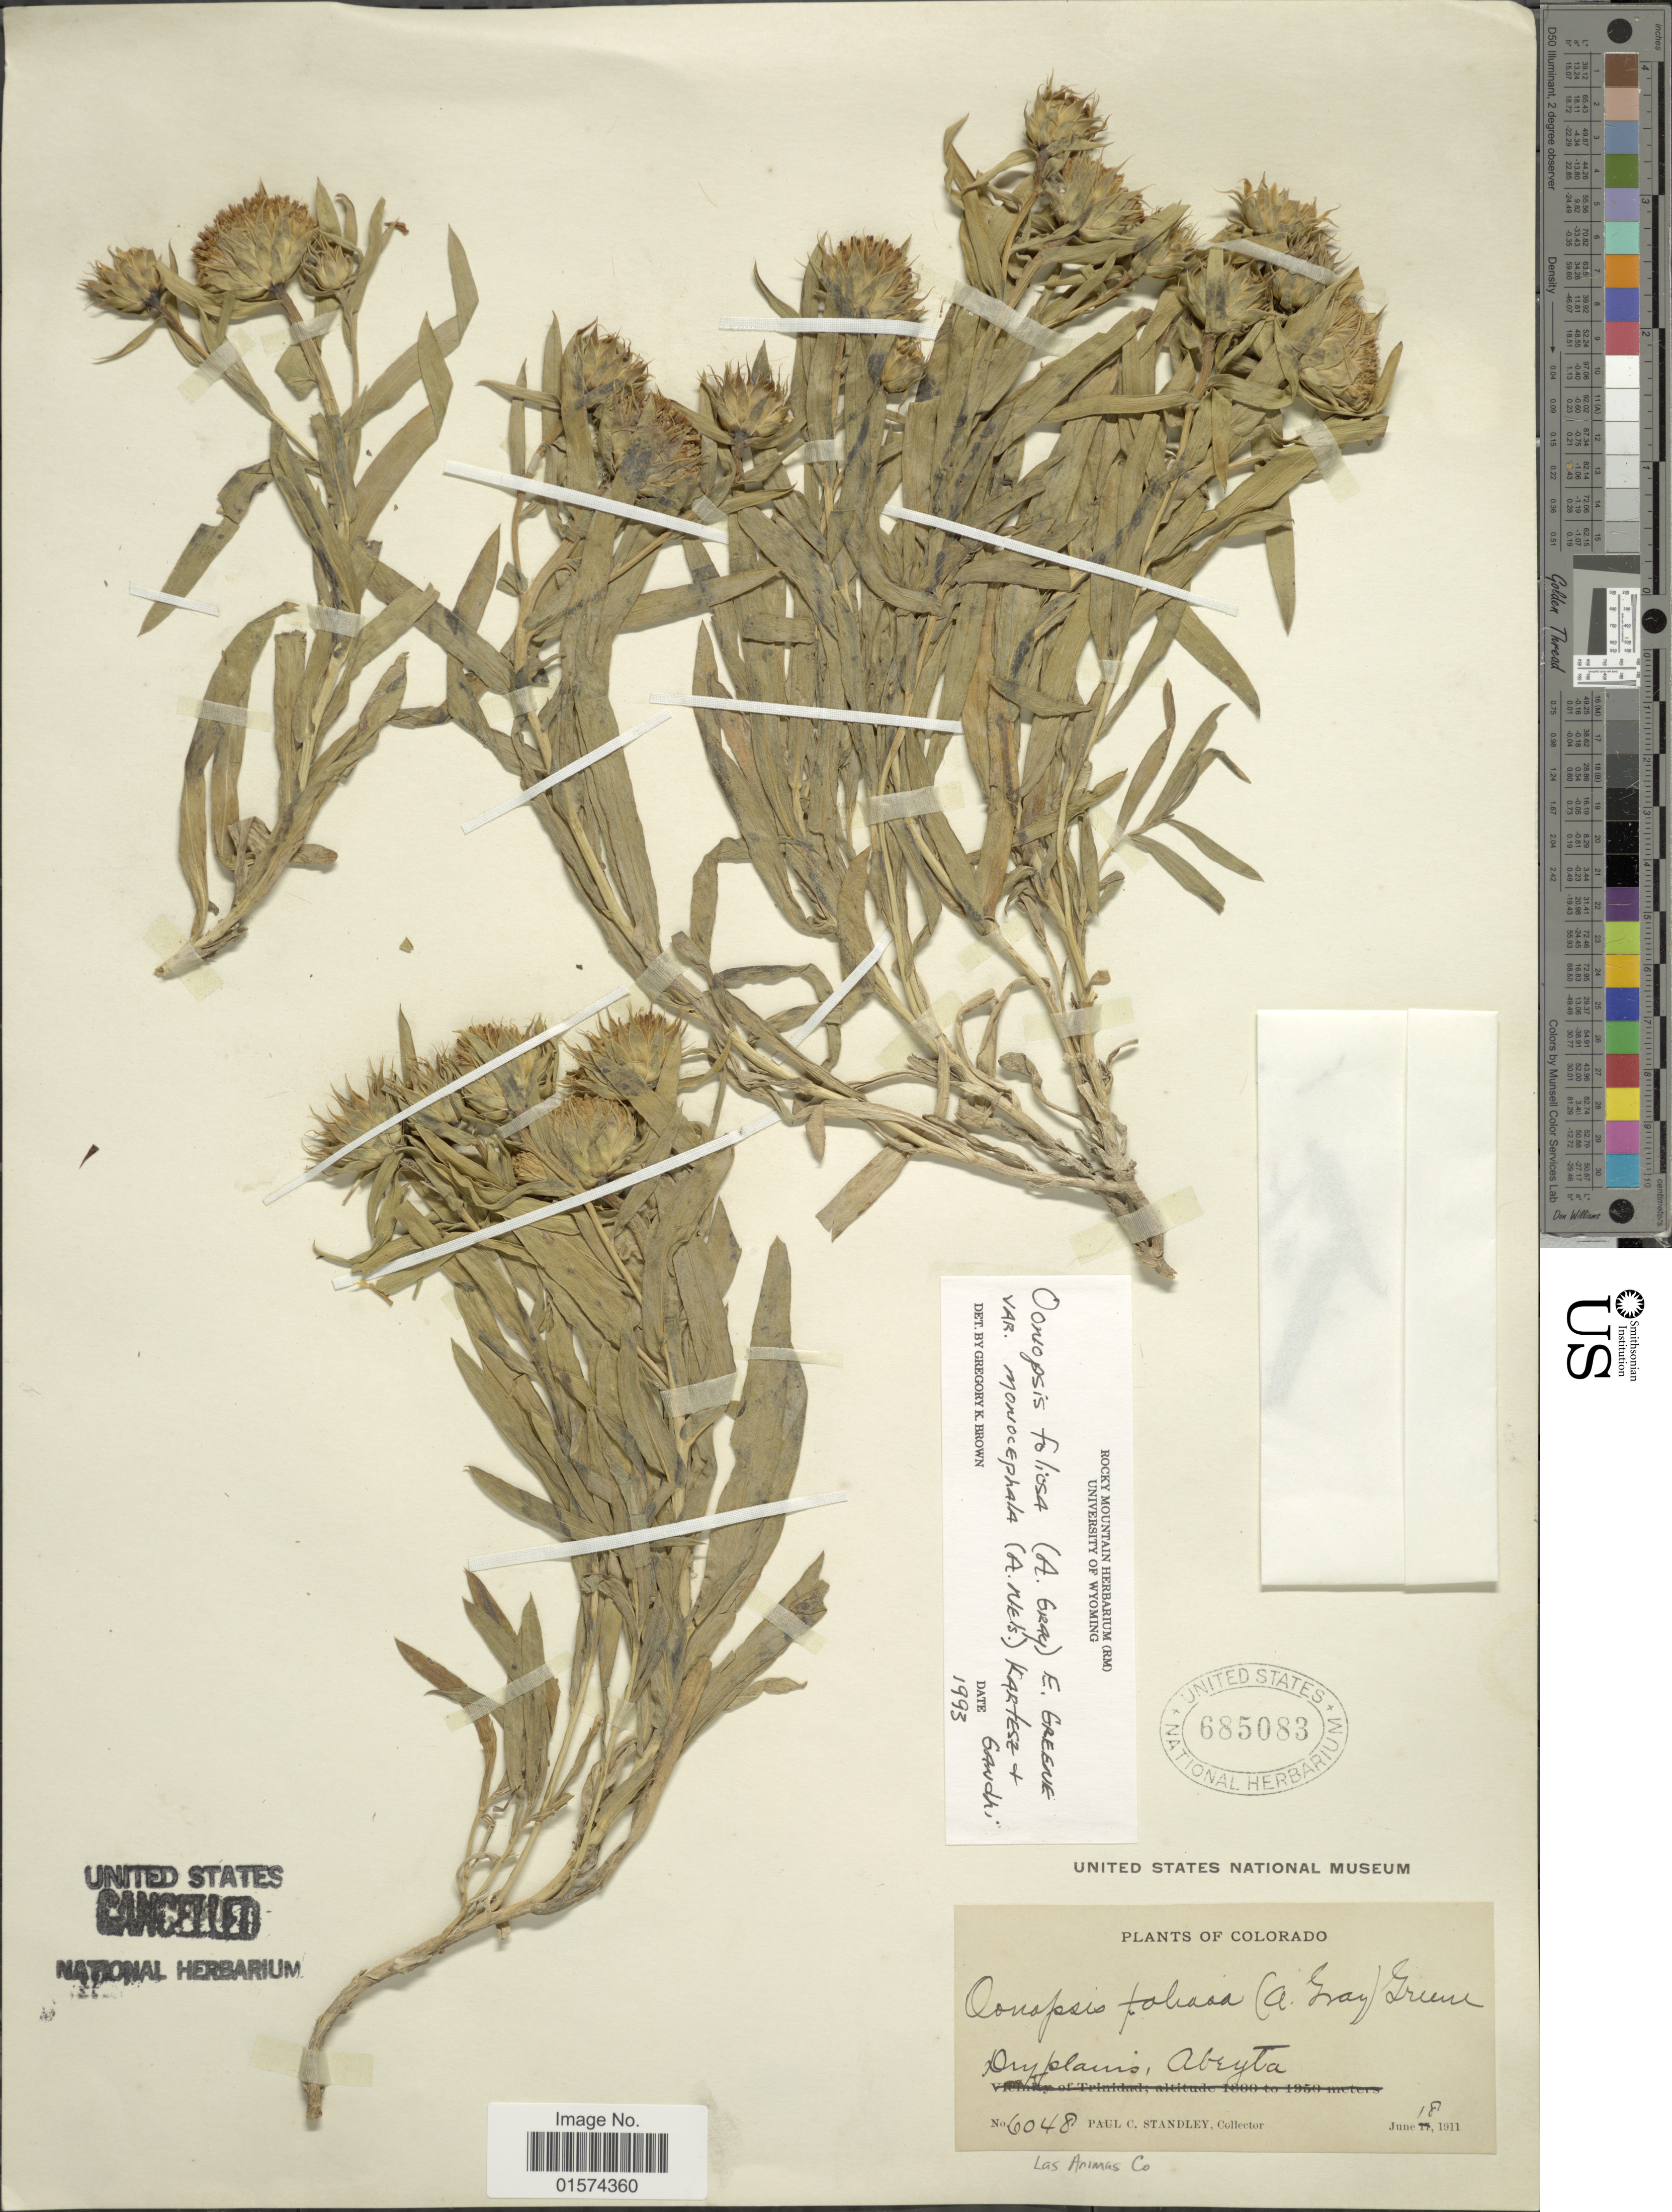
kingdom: Plantae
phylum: Tracheophyta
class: Magnoliopsida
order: Asterales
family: Asteraceae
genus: Oonopsis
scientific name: Oonopsis foliosa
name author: Greene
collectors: P. C. Standley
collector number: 6048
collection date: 1911-06-18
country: United States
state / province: Colorado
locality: Dry plains, Abeyta, Las Animas Co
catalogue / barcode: US 685083